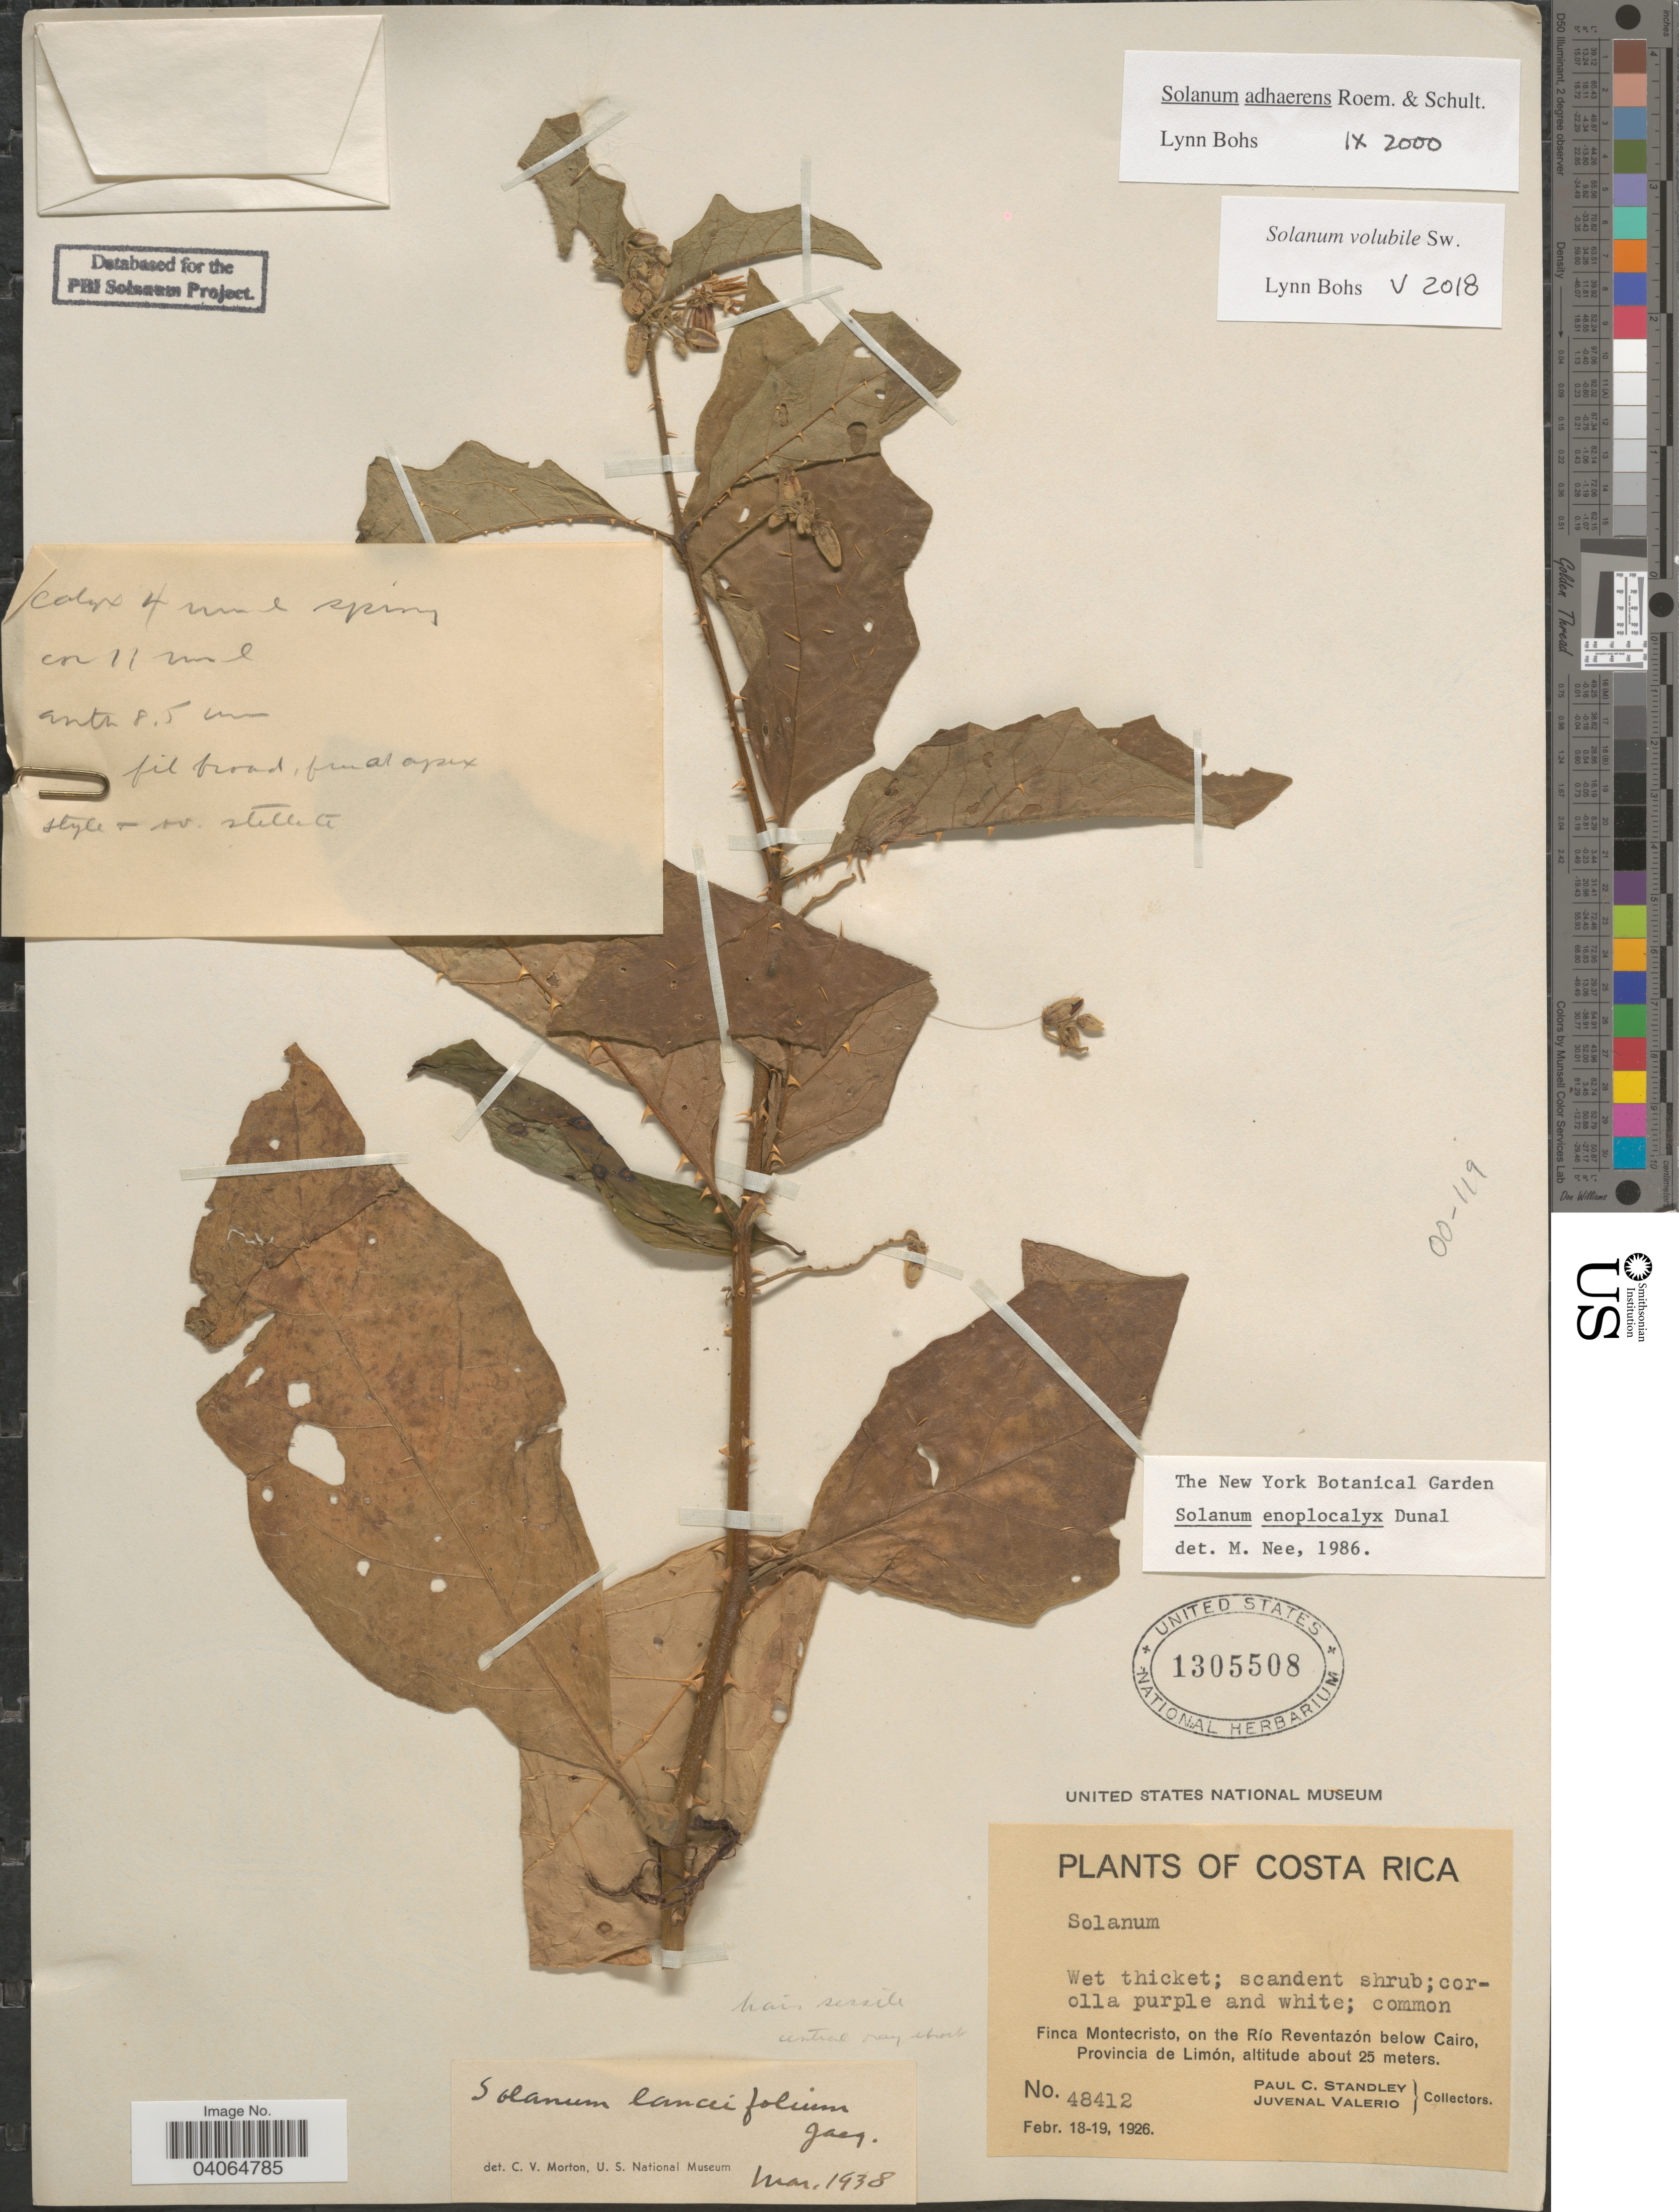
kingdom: Plantae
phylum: Tracheophyta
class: Magnoliopsida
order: Solanales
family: Solanaceae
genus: Solanum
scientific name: Solanum volubile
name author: Sw.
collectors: P. C. Standley & J. Valerio R.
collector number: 48412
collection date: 1926-02-18/1926-02-19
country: Costa Rica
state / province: Limón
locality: Finca Montecristo, on the Río Reventazón below Cairo.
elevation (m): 25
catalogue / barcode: US 1305508